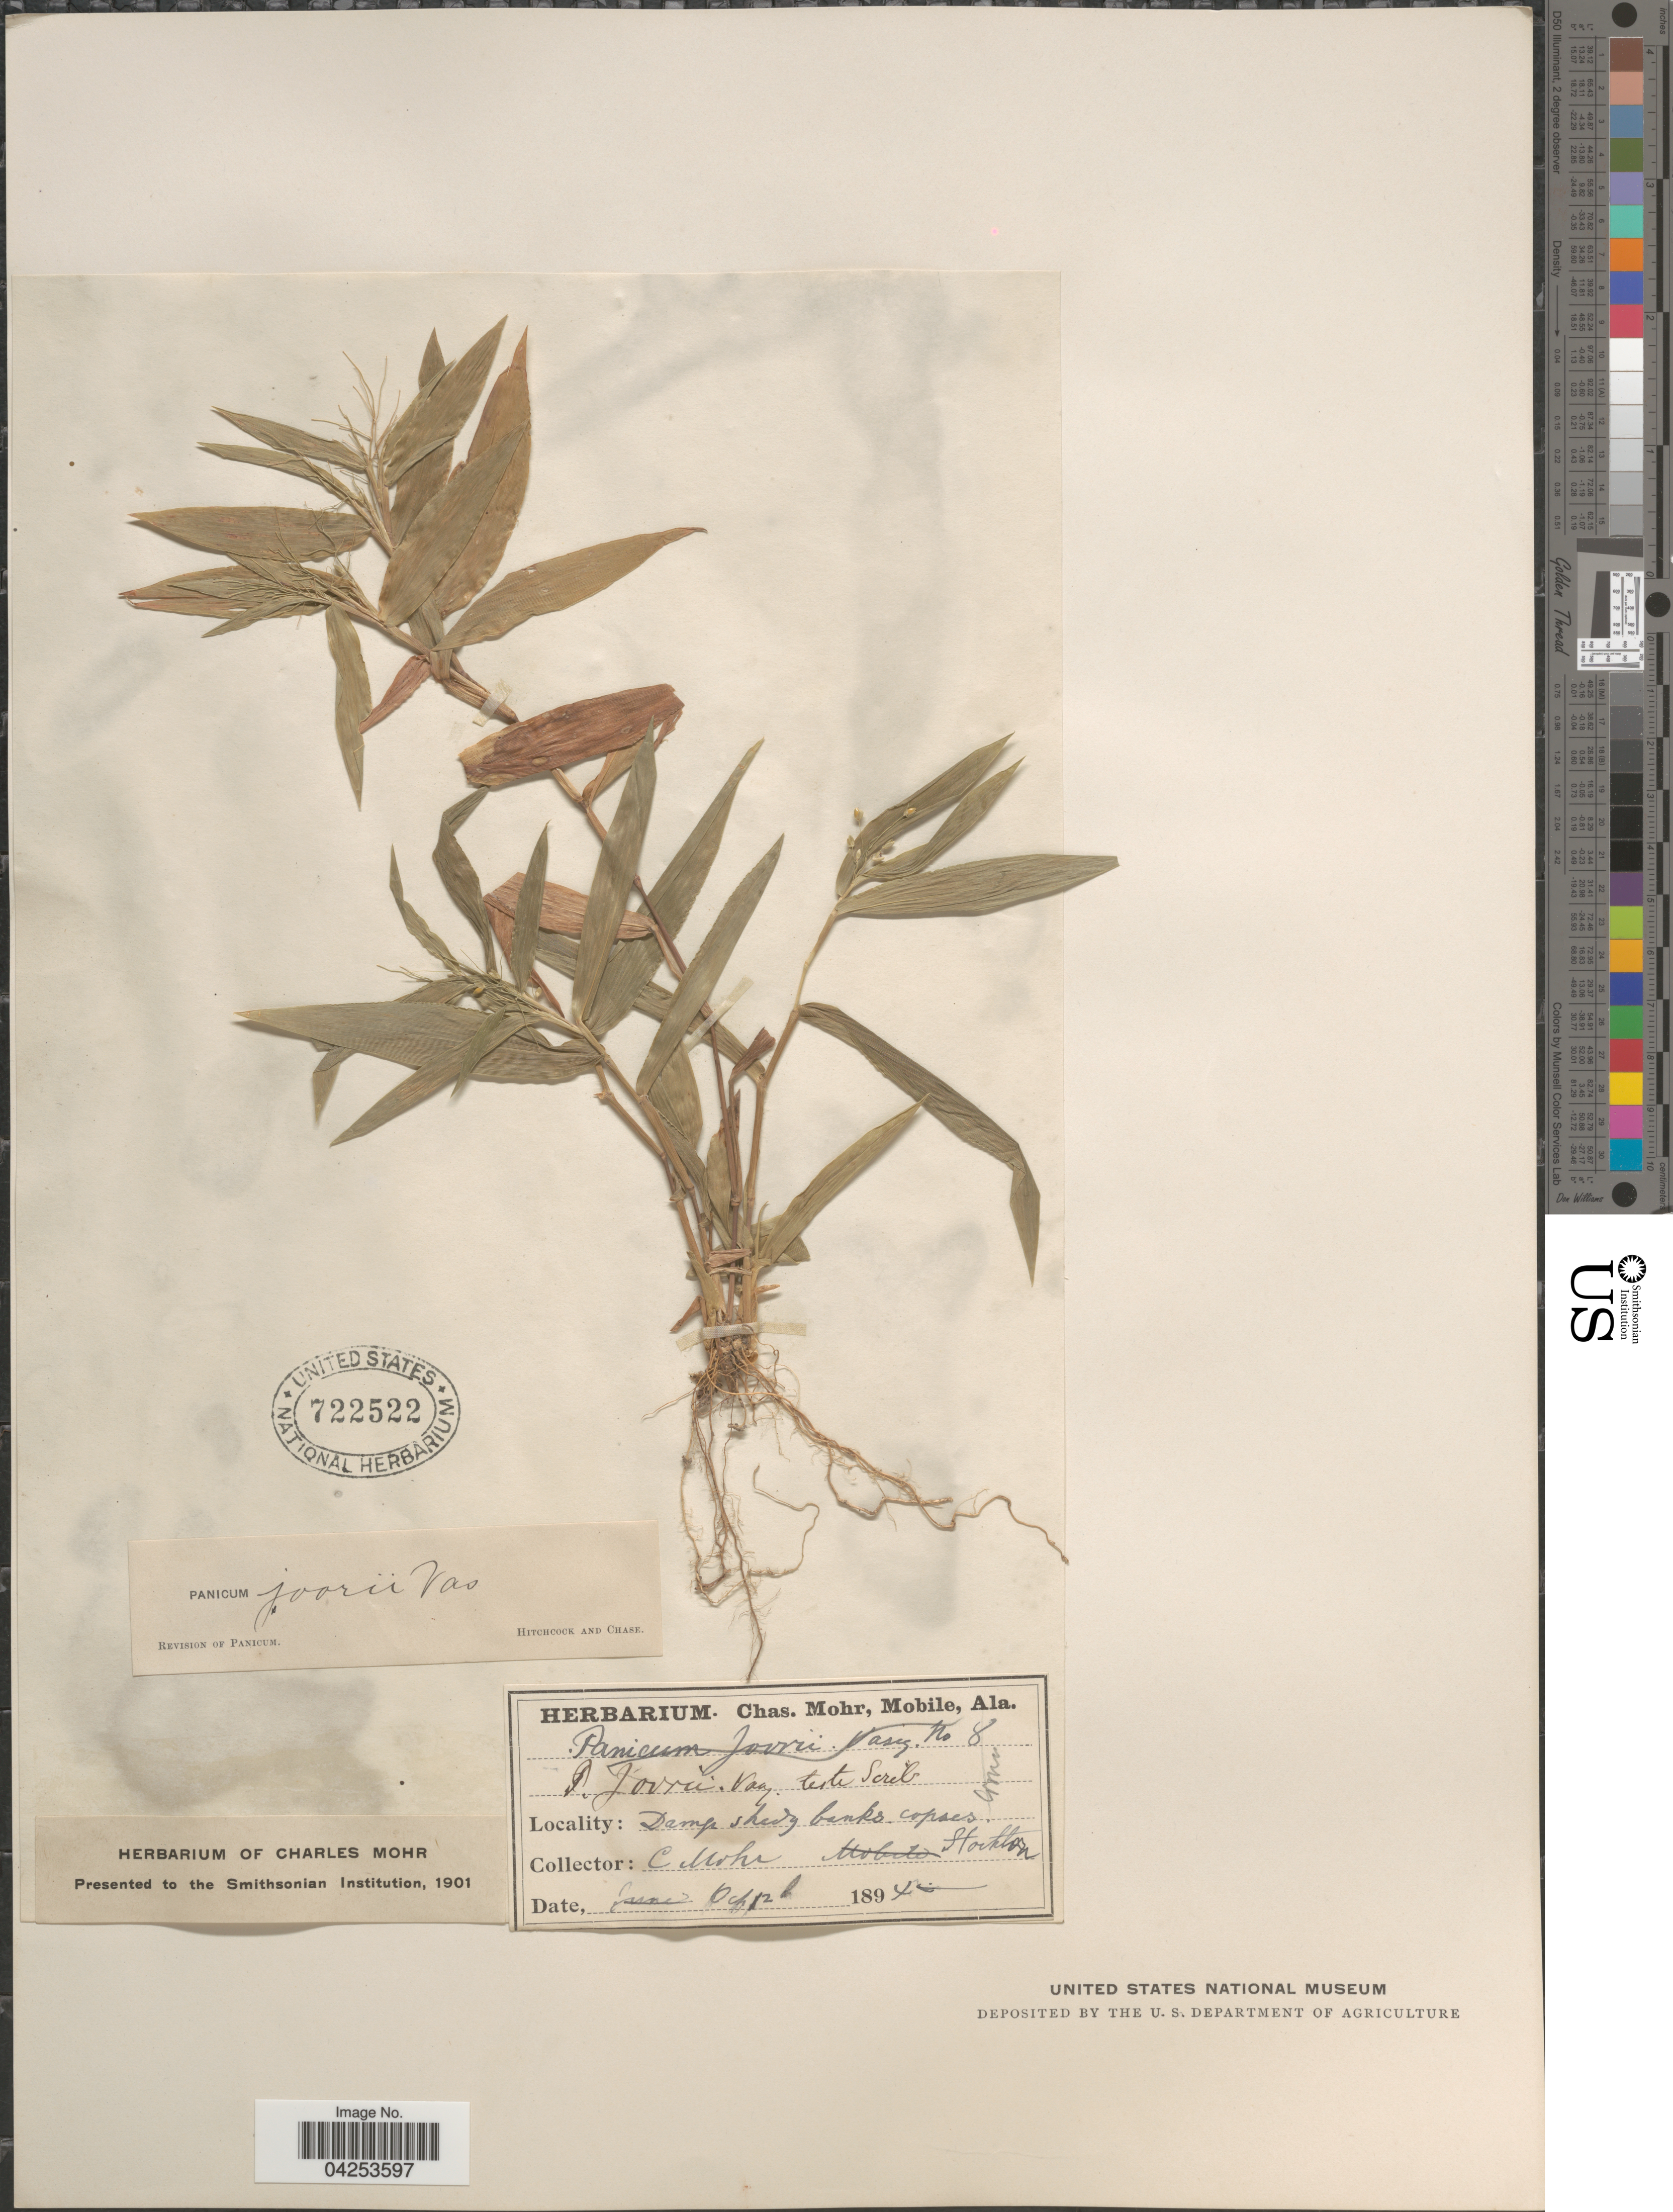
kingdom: Plantae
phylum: Tracheophyta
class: Liliopsida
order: Poales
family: Poaceae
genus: Dichanthelium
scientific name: Dichanthelium commutatum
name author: (Schult.) Gould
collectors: Mohr, C. T. (herbarium)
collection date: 1894-10-12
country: United States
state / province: Alabama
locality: Damp shady banks. Stockton.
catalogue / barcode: US 722522